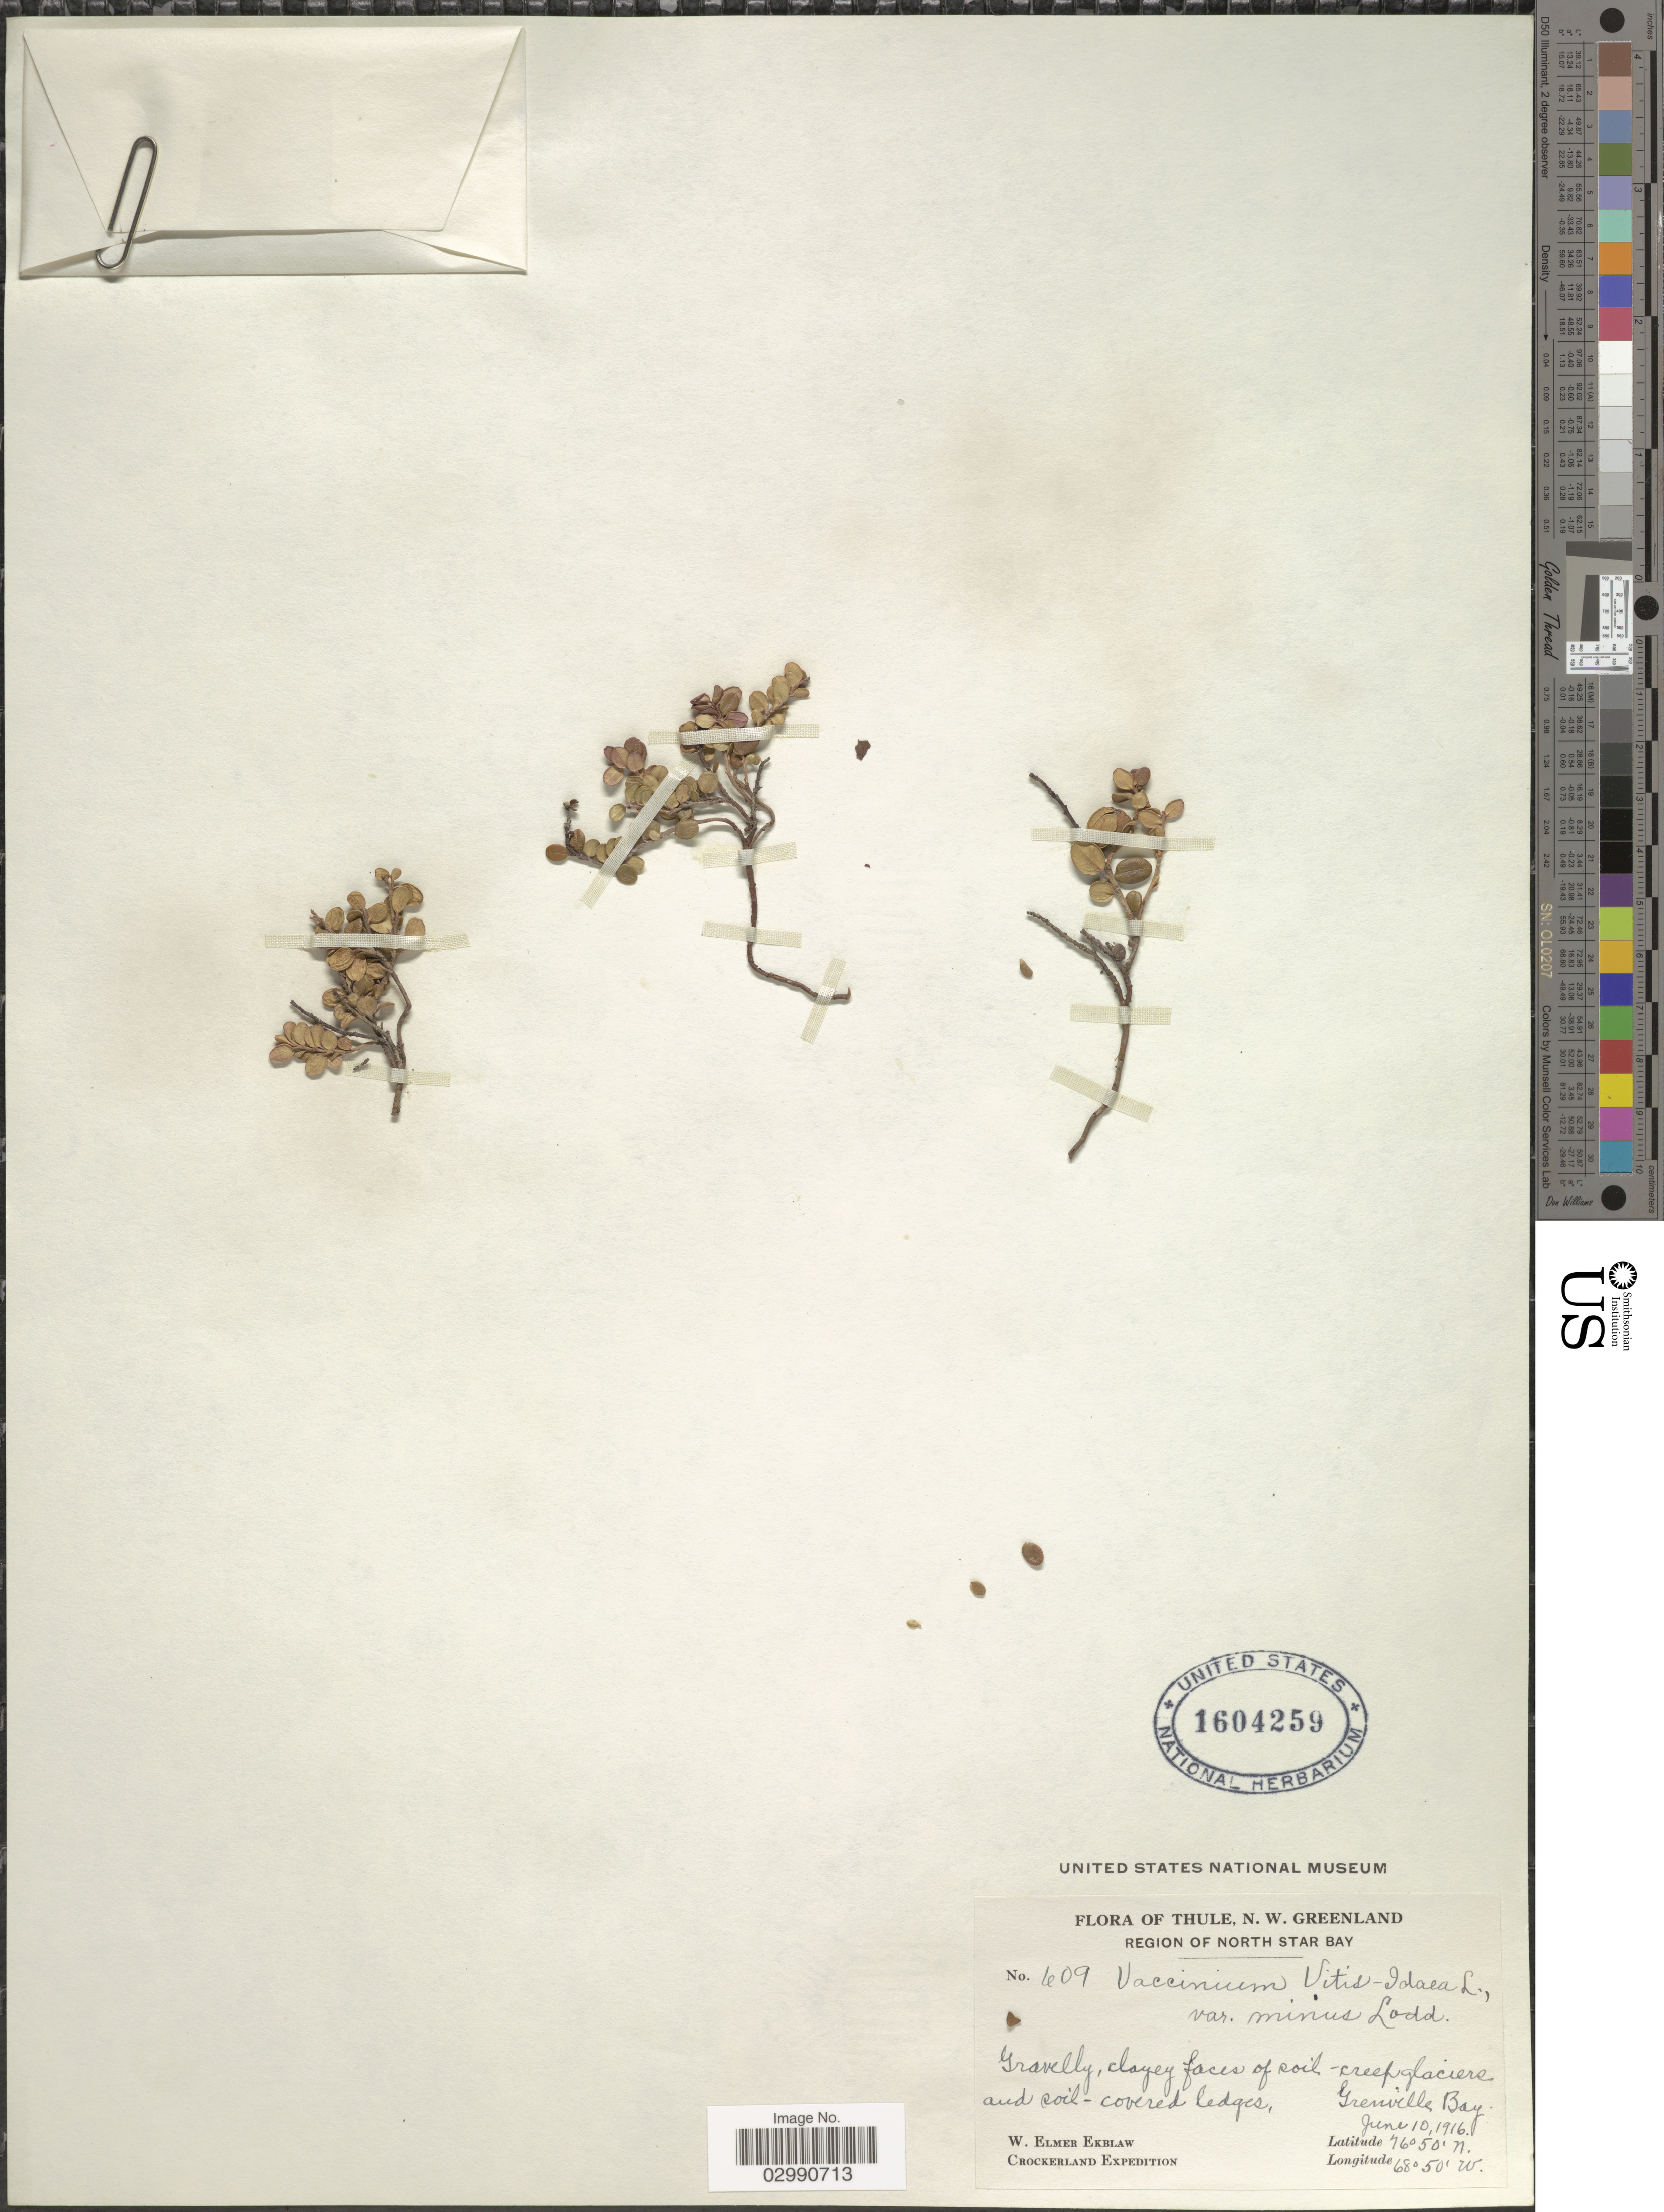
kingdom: Plantae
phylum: Tracheophyta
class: Magnoliopsida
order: Ericales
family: Ericaceae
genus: Vaccinium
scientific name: Vaccinium vitis-idaea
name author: L.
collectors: W. Ekblaw & Crockerland Expedition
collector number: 609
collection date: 1916-06-10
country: Greenland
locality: Thule, N.W. Greenland, Region of North Star Bay, Greenville Bay.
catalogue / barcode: US 1604259